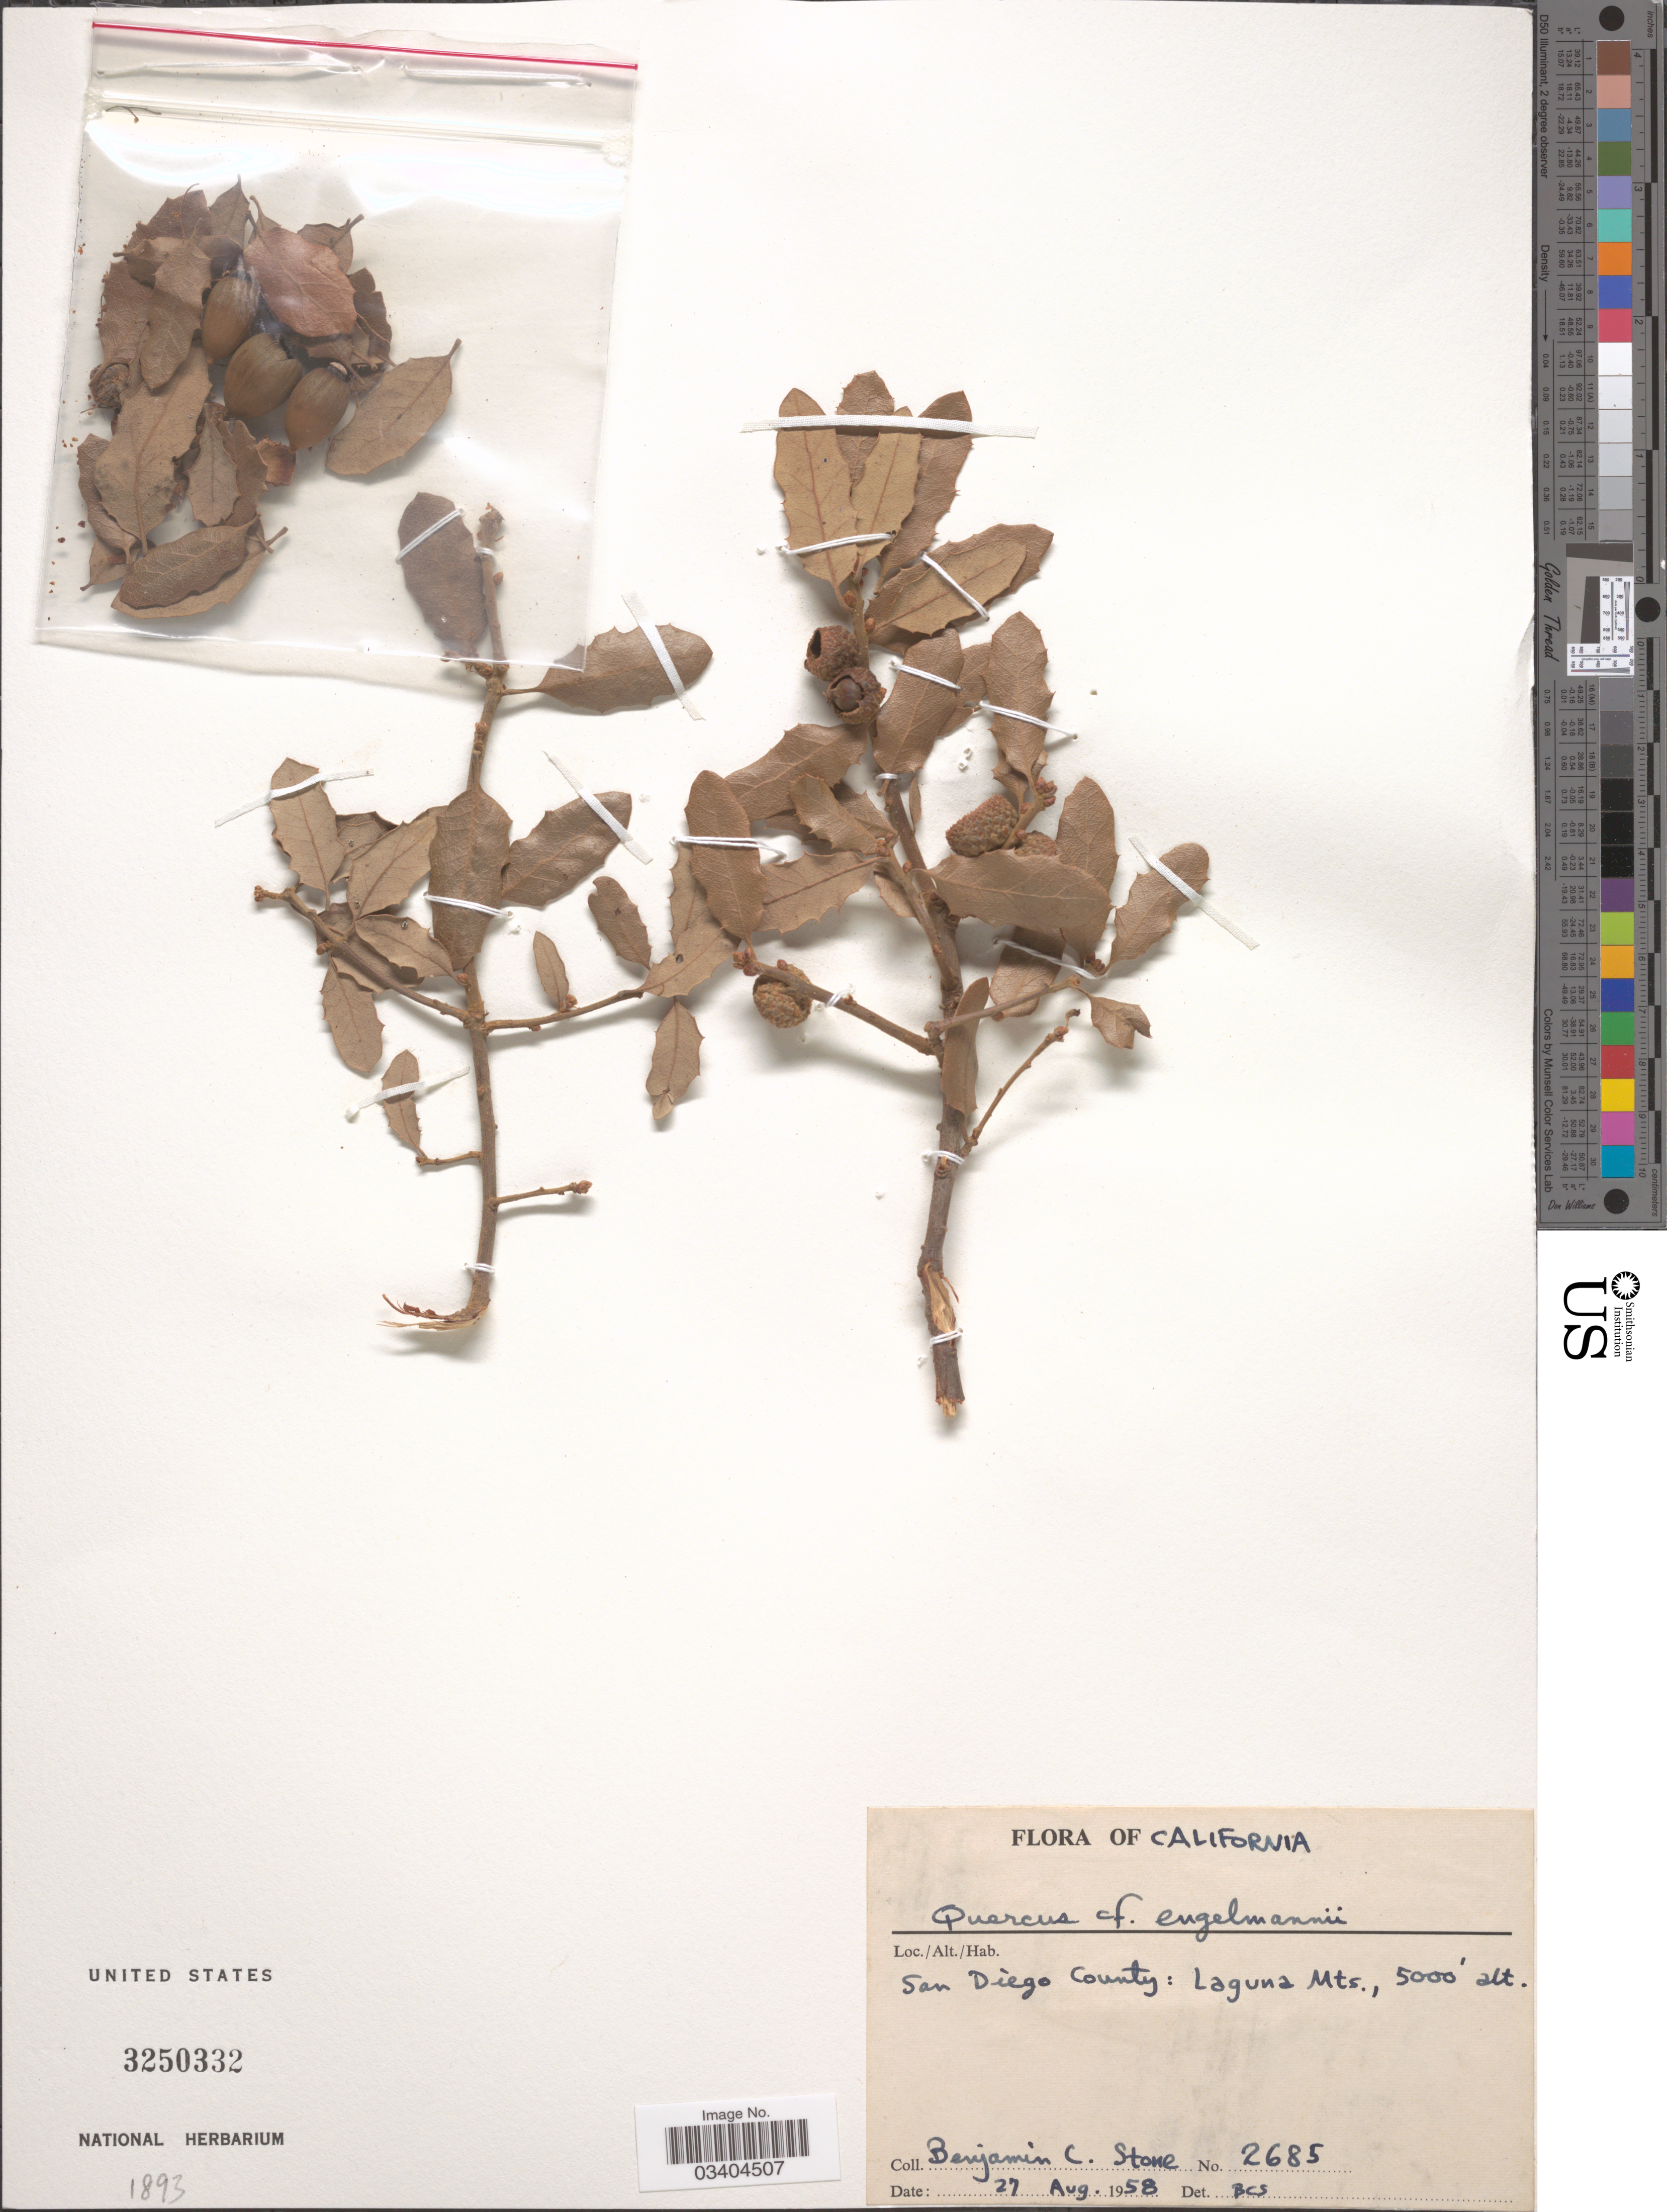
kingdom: Plantae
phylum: Tracheophyta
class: Magnoliopsida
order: Fagales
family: Fagaceae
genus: Quercus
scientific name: Quercus engelmannii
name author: Greene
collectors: B. C. Stone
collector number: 2685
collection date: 1958-08-27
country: United States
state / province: California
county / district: San Diego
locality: San Diego County: Laguna Mts.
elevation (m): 1524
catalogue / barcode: US 3250332